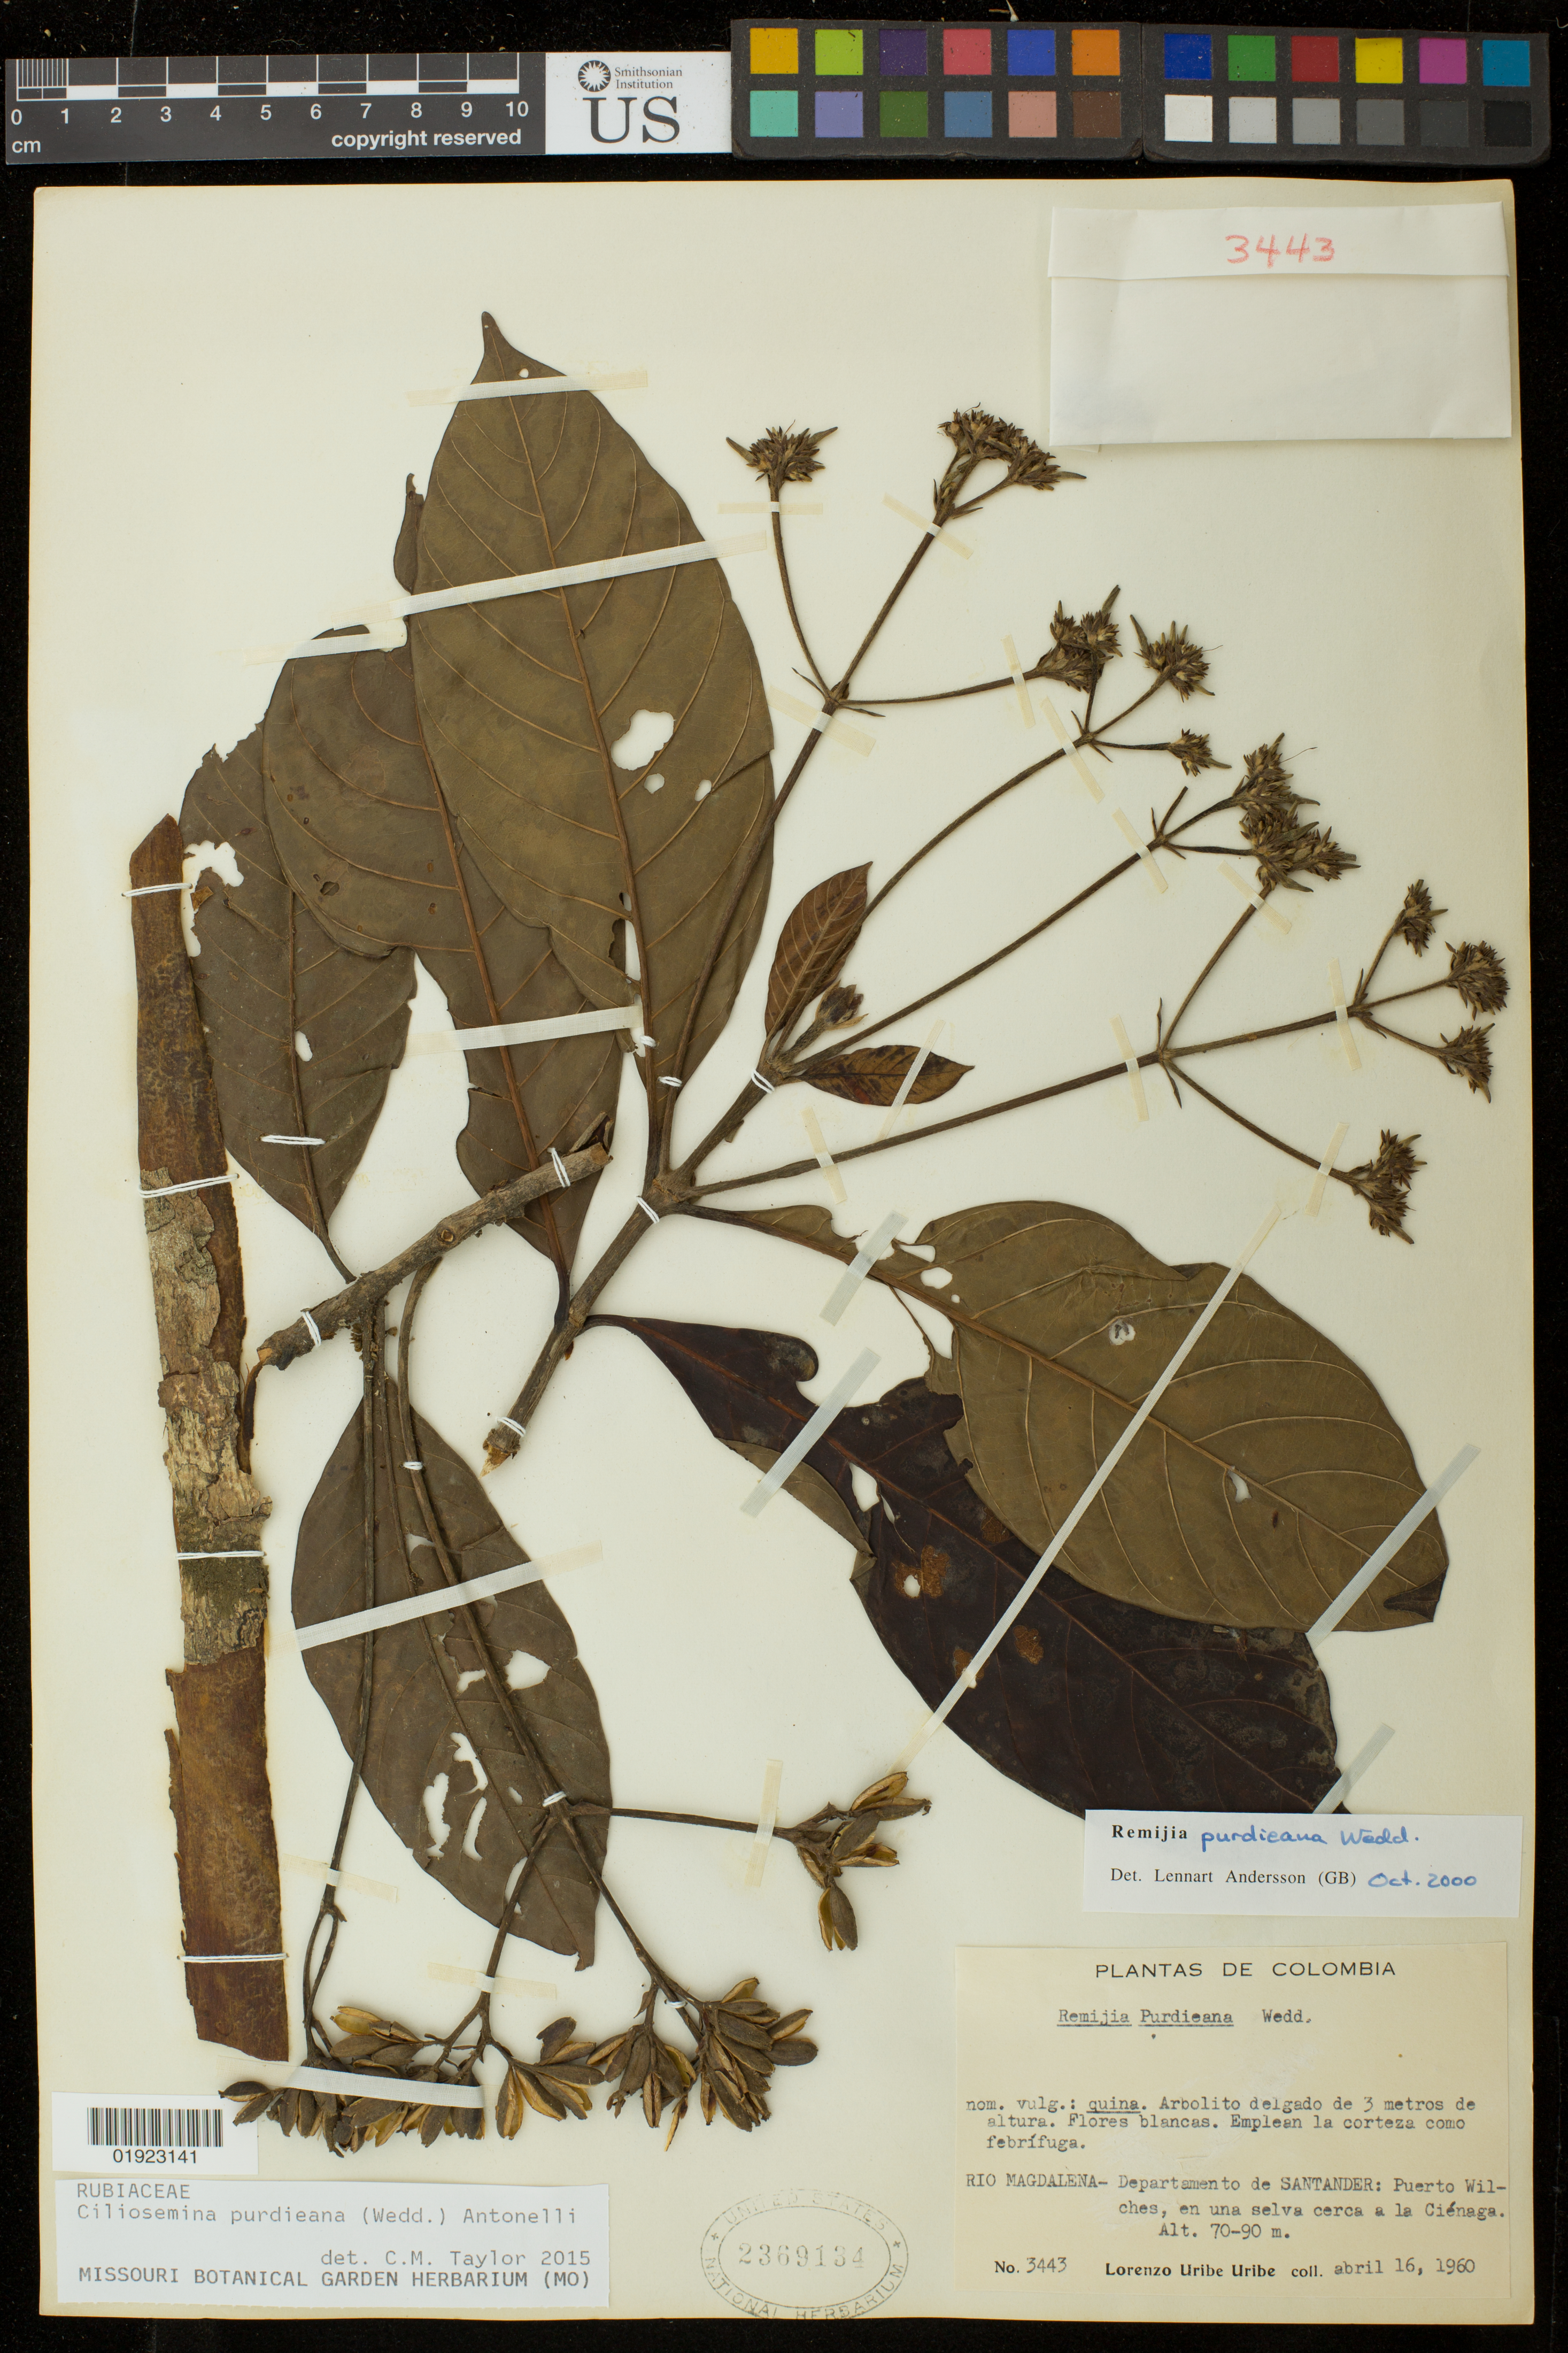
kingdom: Plantae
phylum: Tracheophyta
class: Magnoliopsida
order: Gentianales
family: Rubiaceae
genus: Ciliosemina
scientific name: Ciliosemina purdieana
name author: (Wedd.) Antonelli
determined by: Taylor, Charlotte M.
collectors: U. Uribe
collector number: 3443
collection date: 1960-04-16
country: Colombia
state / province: Santander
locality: Rio Magdalena. Puerto Wilches, en una selva cerca a la Cienaga.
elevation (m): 70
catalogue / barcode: US 2369134